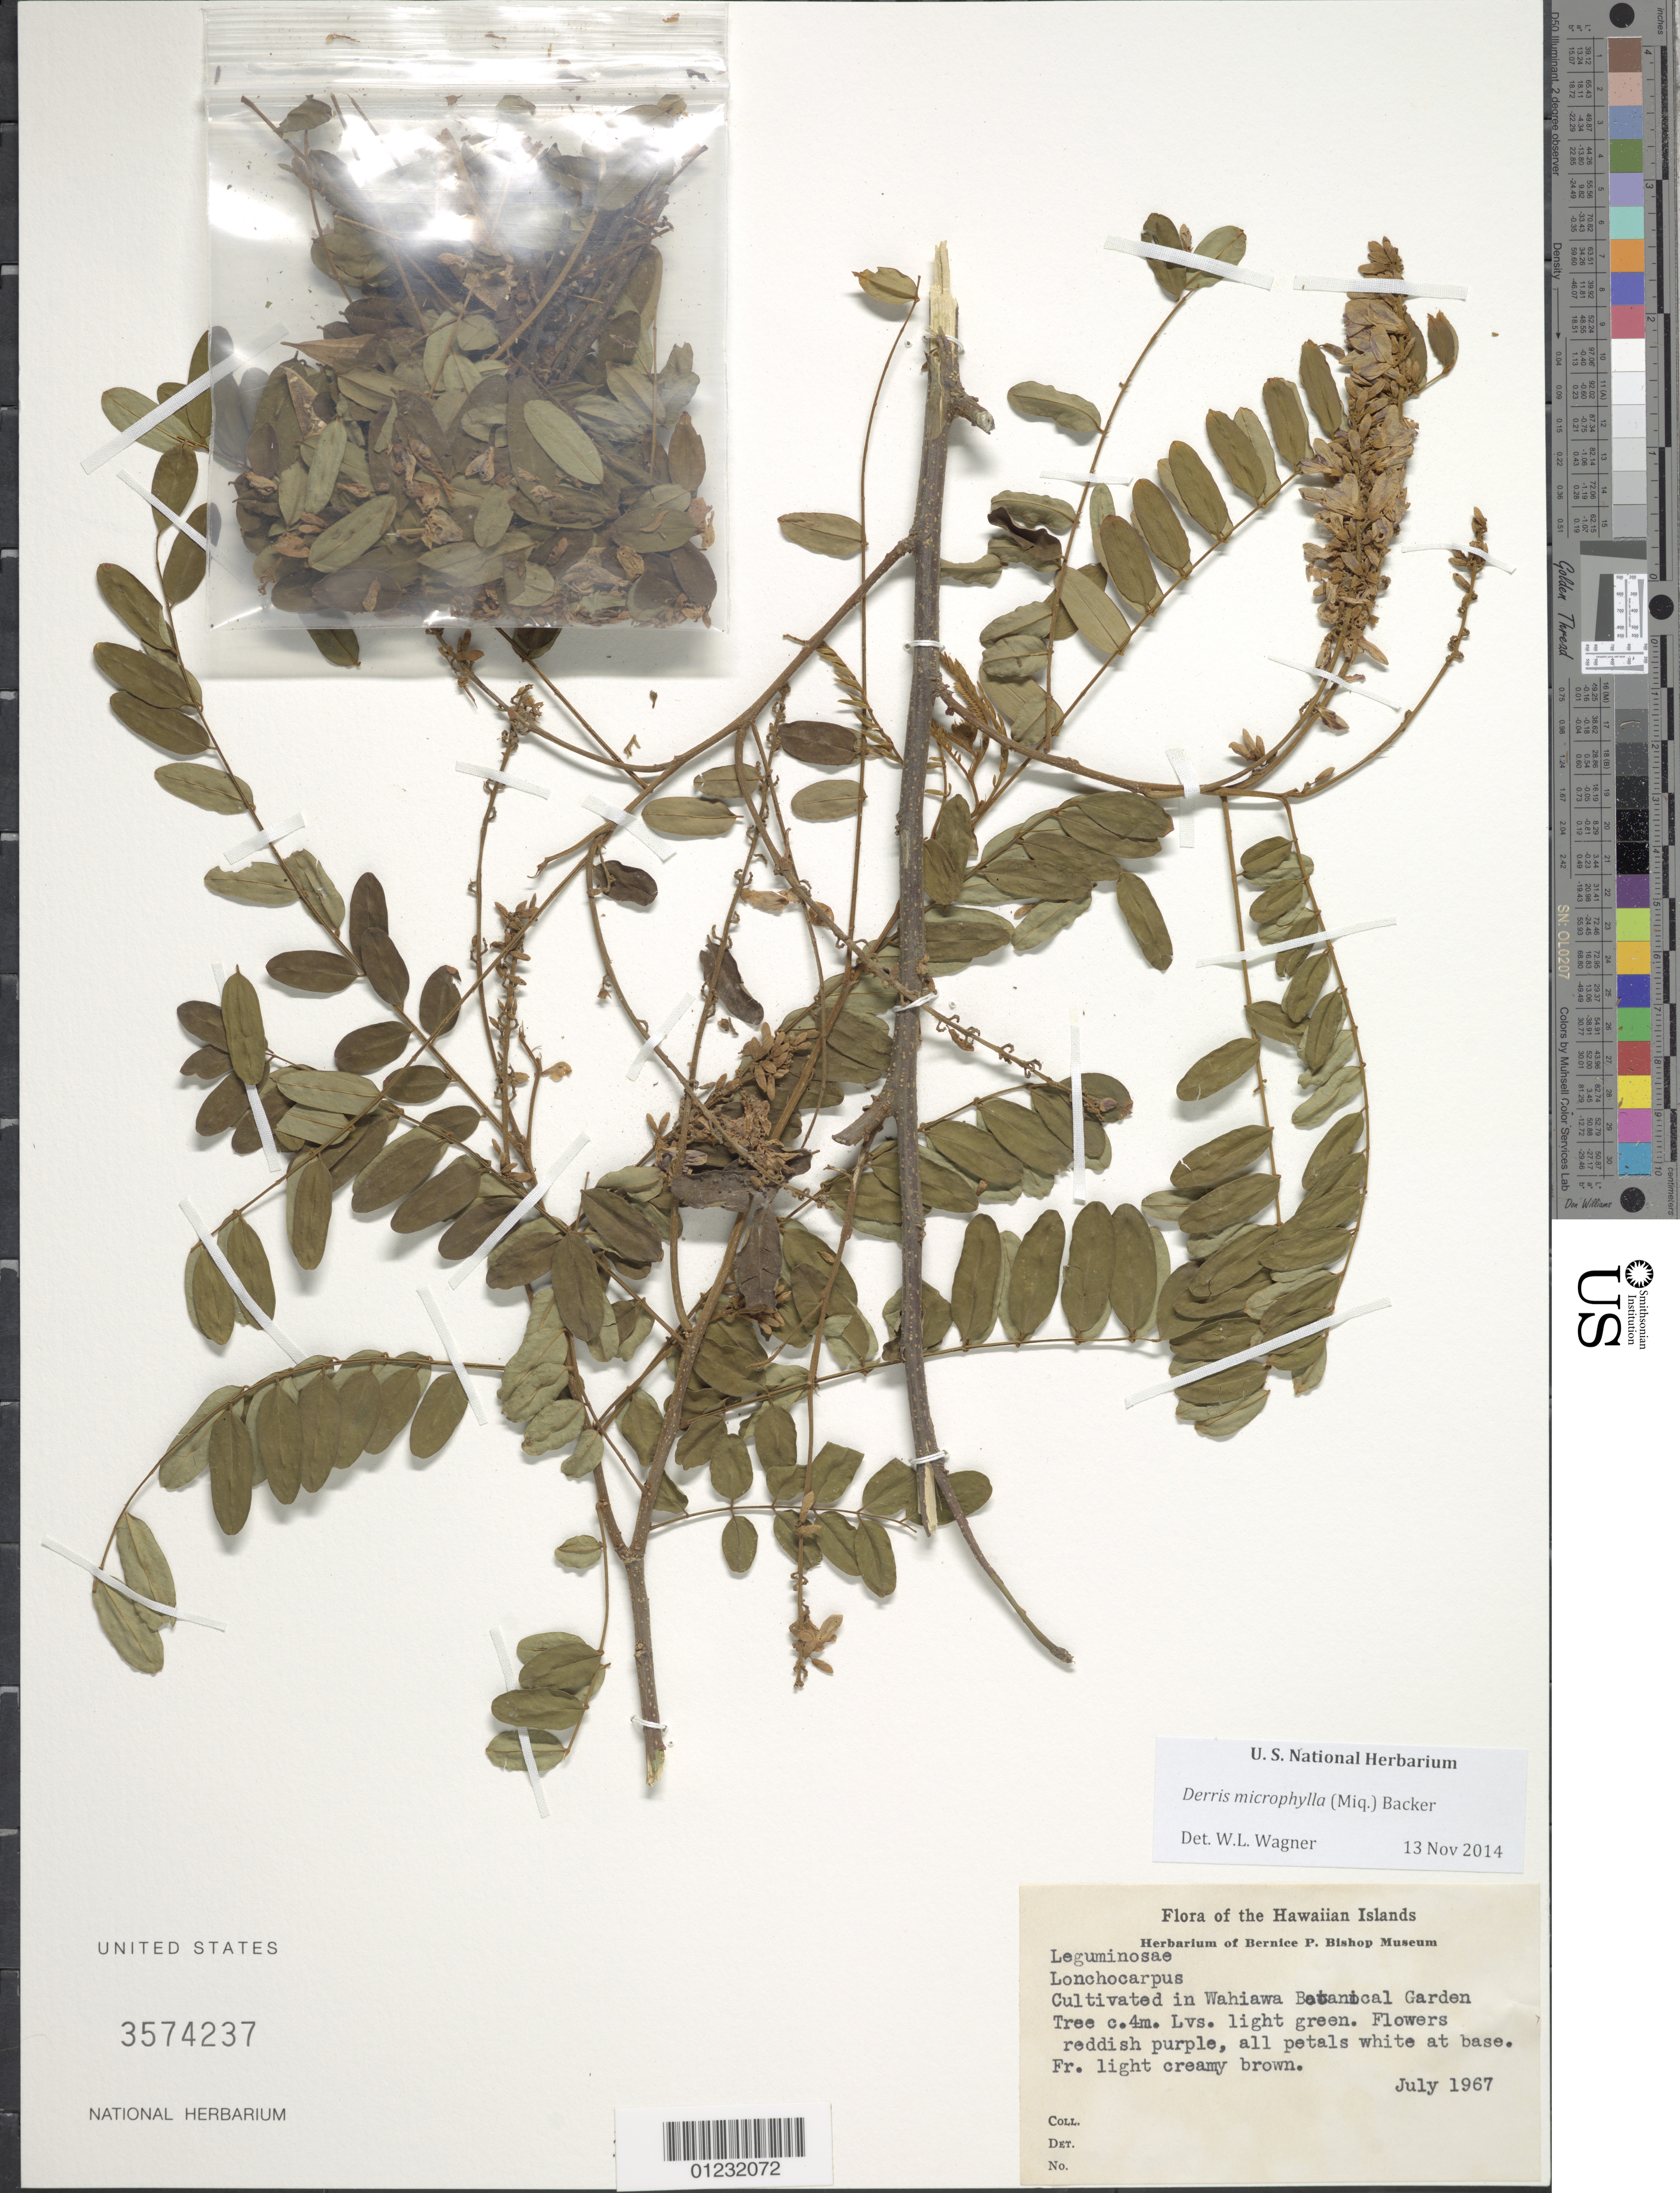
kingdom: Plantae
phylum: Tracheophyta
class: Magnoliopsida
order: Fabales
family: Fabaceae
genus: Brachypterum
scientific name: Brachypterum microphyllum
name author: Miq.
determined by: Wagner, W. L., (BOT), Smithsonian Institution - National Museum of Natural History (UNITED STATES)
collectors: Bernice P. Bishop Museum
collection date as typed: Jul 1967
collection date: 1967-07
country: United States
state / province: Hawaii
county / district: Honolulu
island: Oahu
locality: Wahiawa Botanical Garden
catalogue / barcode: US 3574237